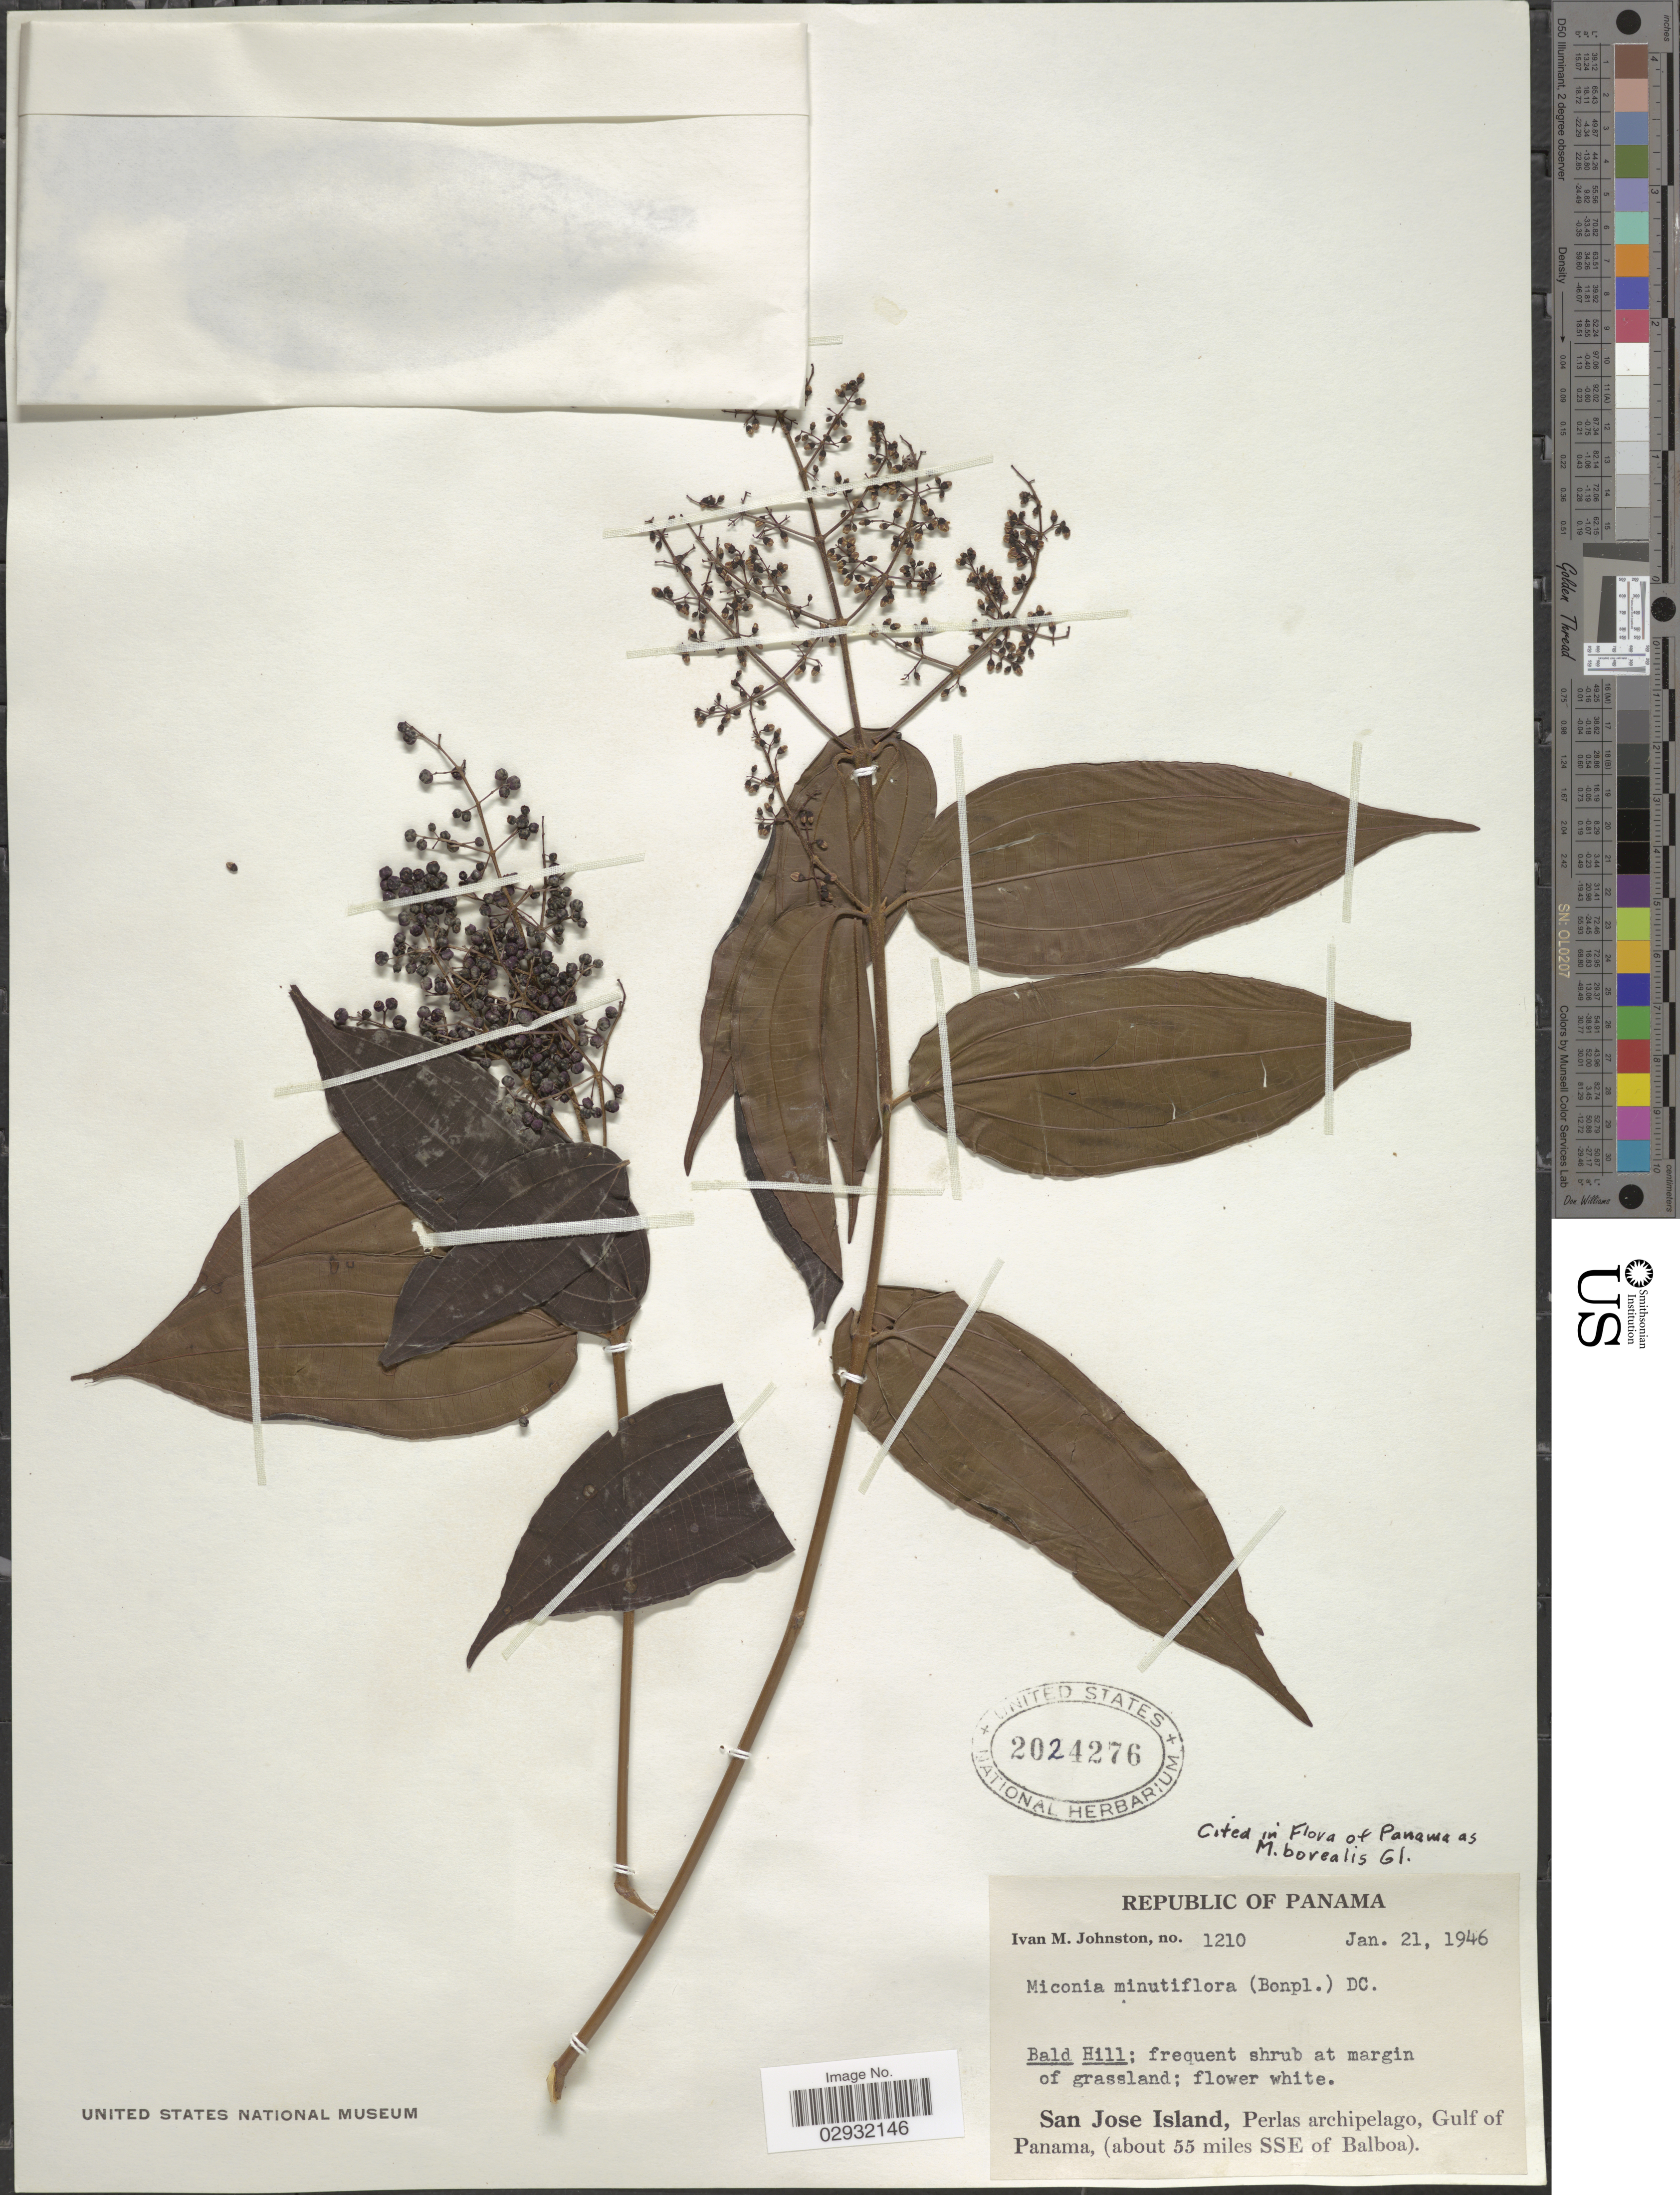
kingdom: Plantae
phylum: Tracheophyta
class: Magnoliopsida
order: Myrtales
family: Melastomataceae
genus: Miconia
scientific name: Miconia borealis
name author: Gleason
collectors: I.M. Johnston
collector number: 1210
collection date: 1946-01-21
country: Panama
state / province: Panamá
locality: Republic of Panama, San Jose Island, Perlas archipelago, Gulf of Panama, (about 55 miles SSE of Balboa), Bald Hill.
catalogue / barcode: US 2024276